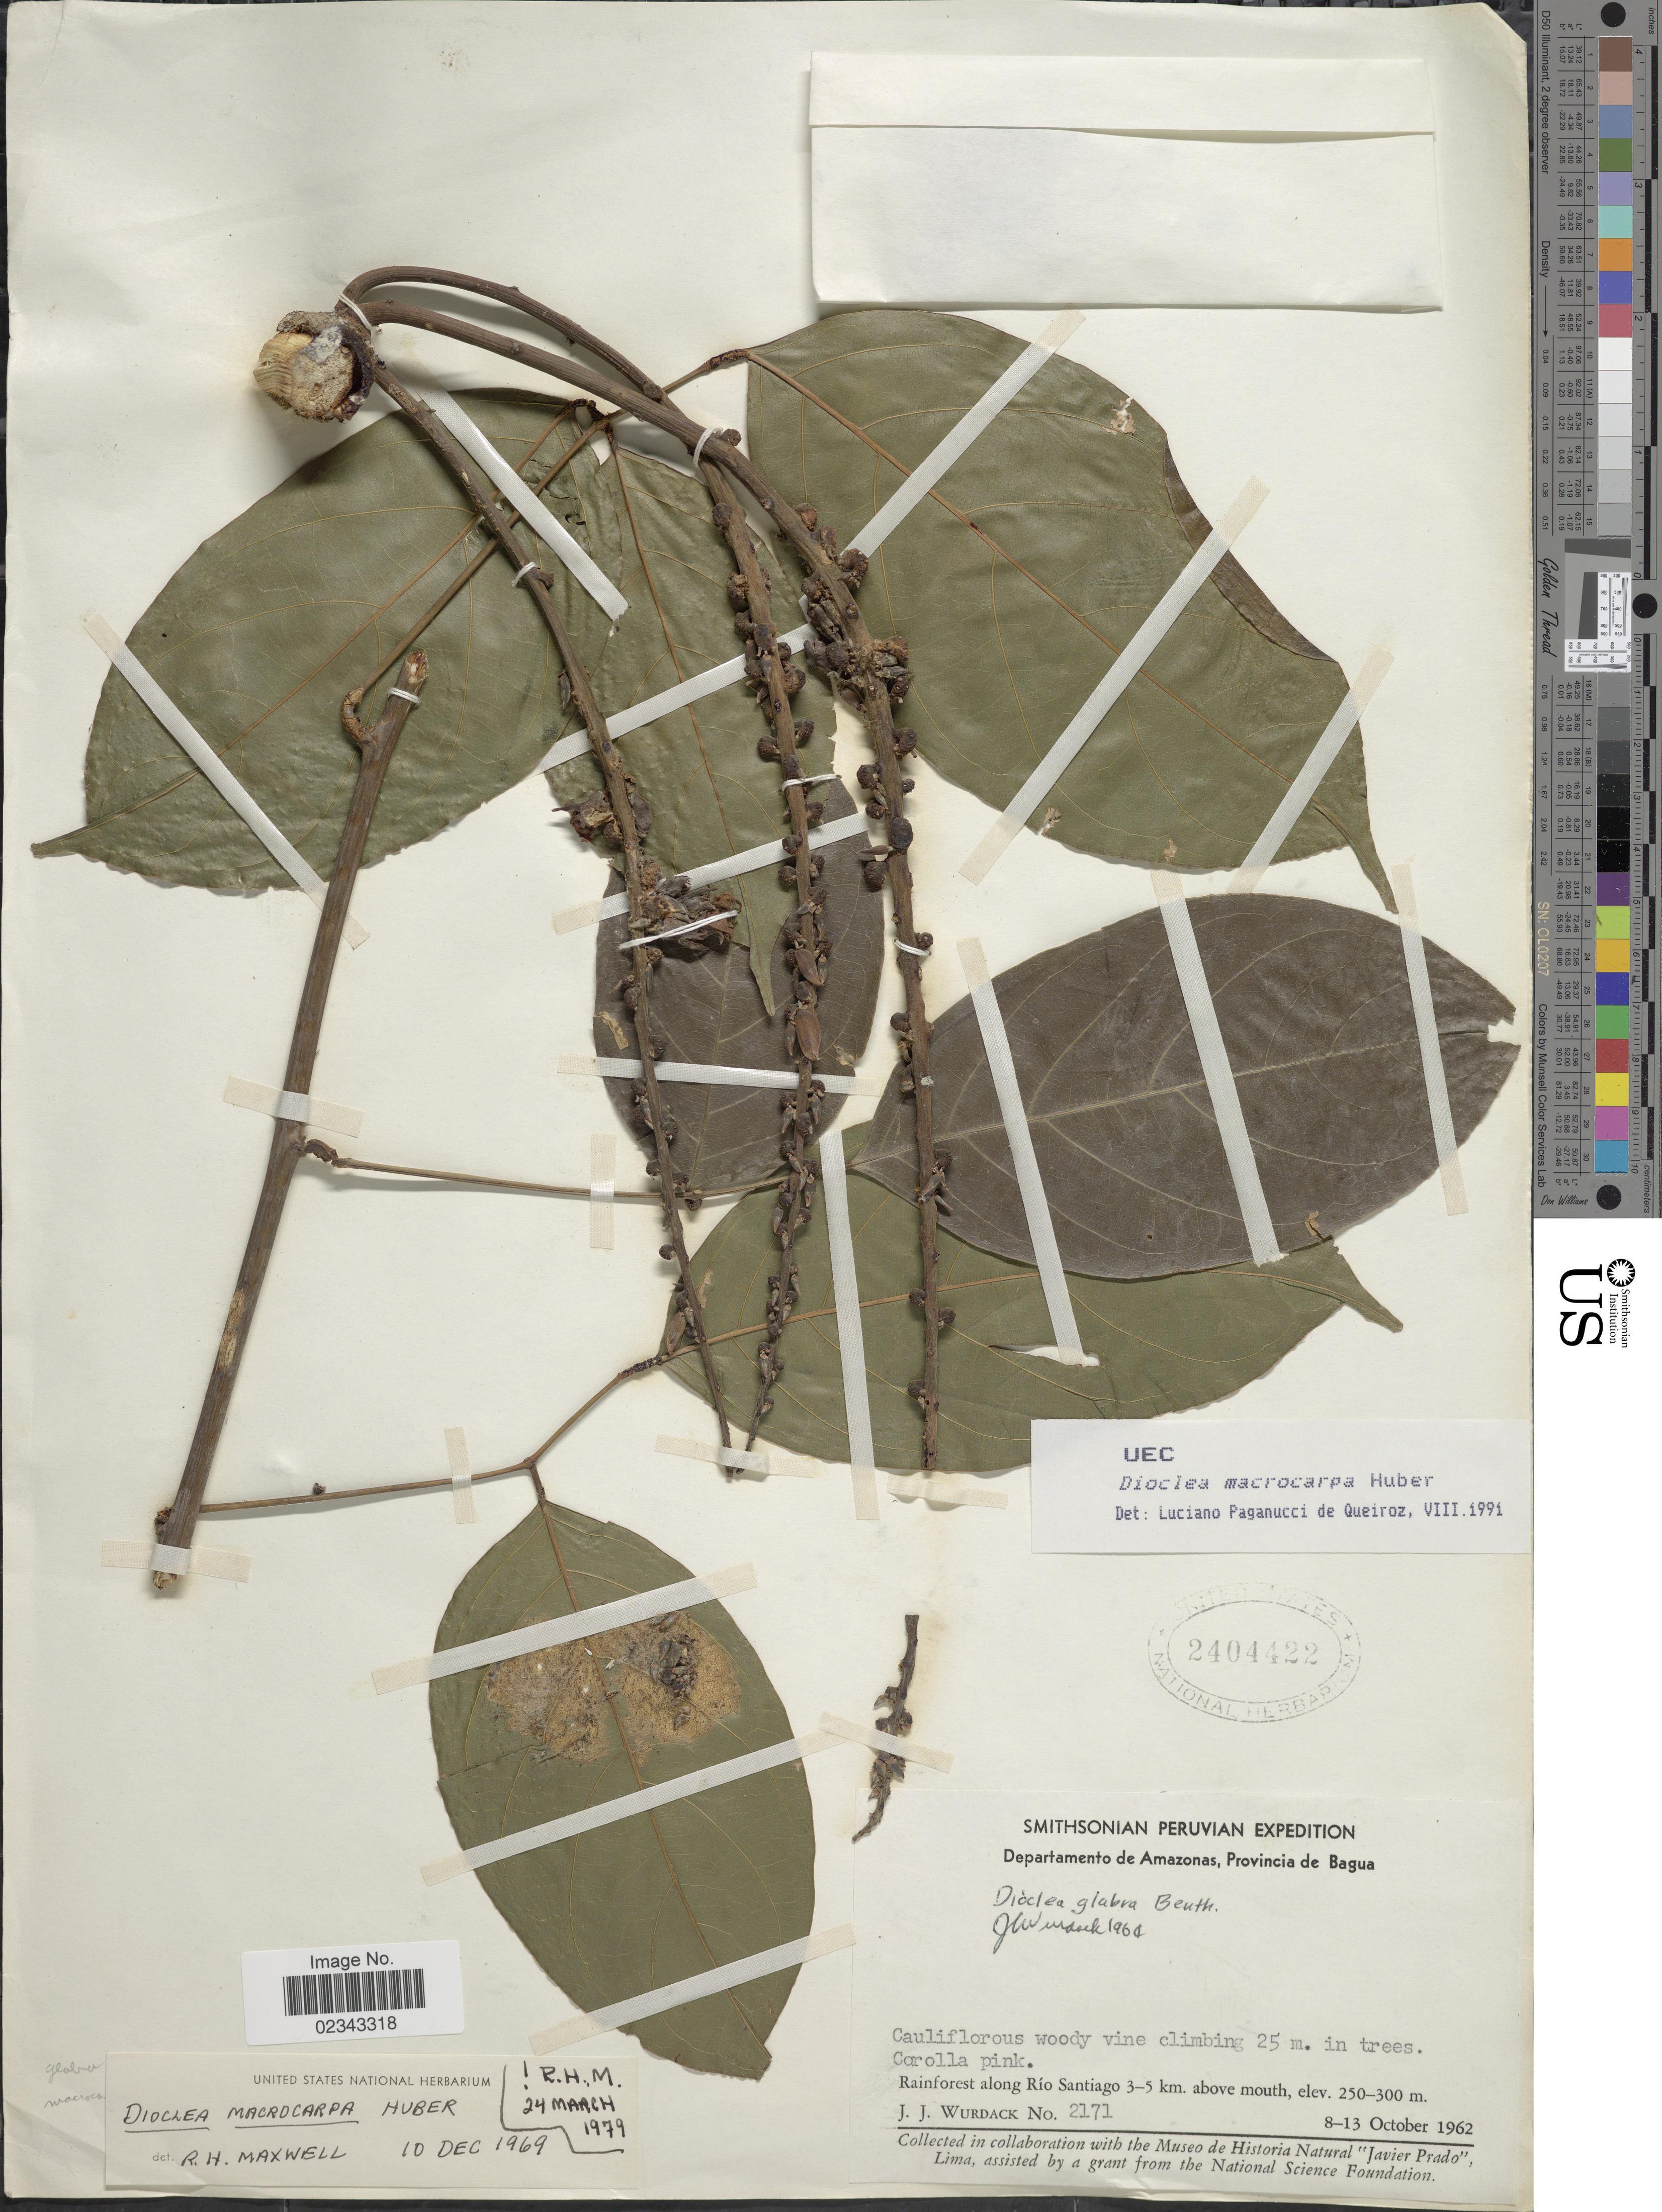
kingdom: Plantae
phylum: Tracheophyta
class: Magnoliopsida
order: Fabales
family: Fabaceae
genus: Macropsychanthus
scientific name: Macropsychanthus macrocarpus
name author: (Huber) L.P. Queiroz & Snak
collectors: J. J. Wurdack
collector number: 2171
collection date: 1962-10-08/1962-10-13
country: Peru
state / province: Amazonas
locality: Departamento de Amazona, Provincia de Bagua, Rainforest along Río Santiago 3-5 km. above mouth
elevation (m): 250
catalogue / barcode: US 2404422